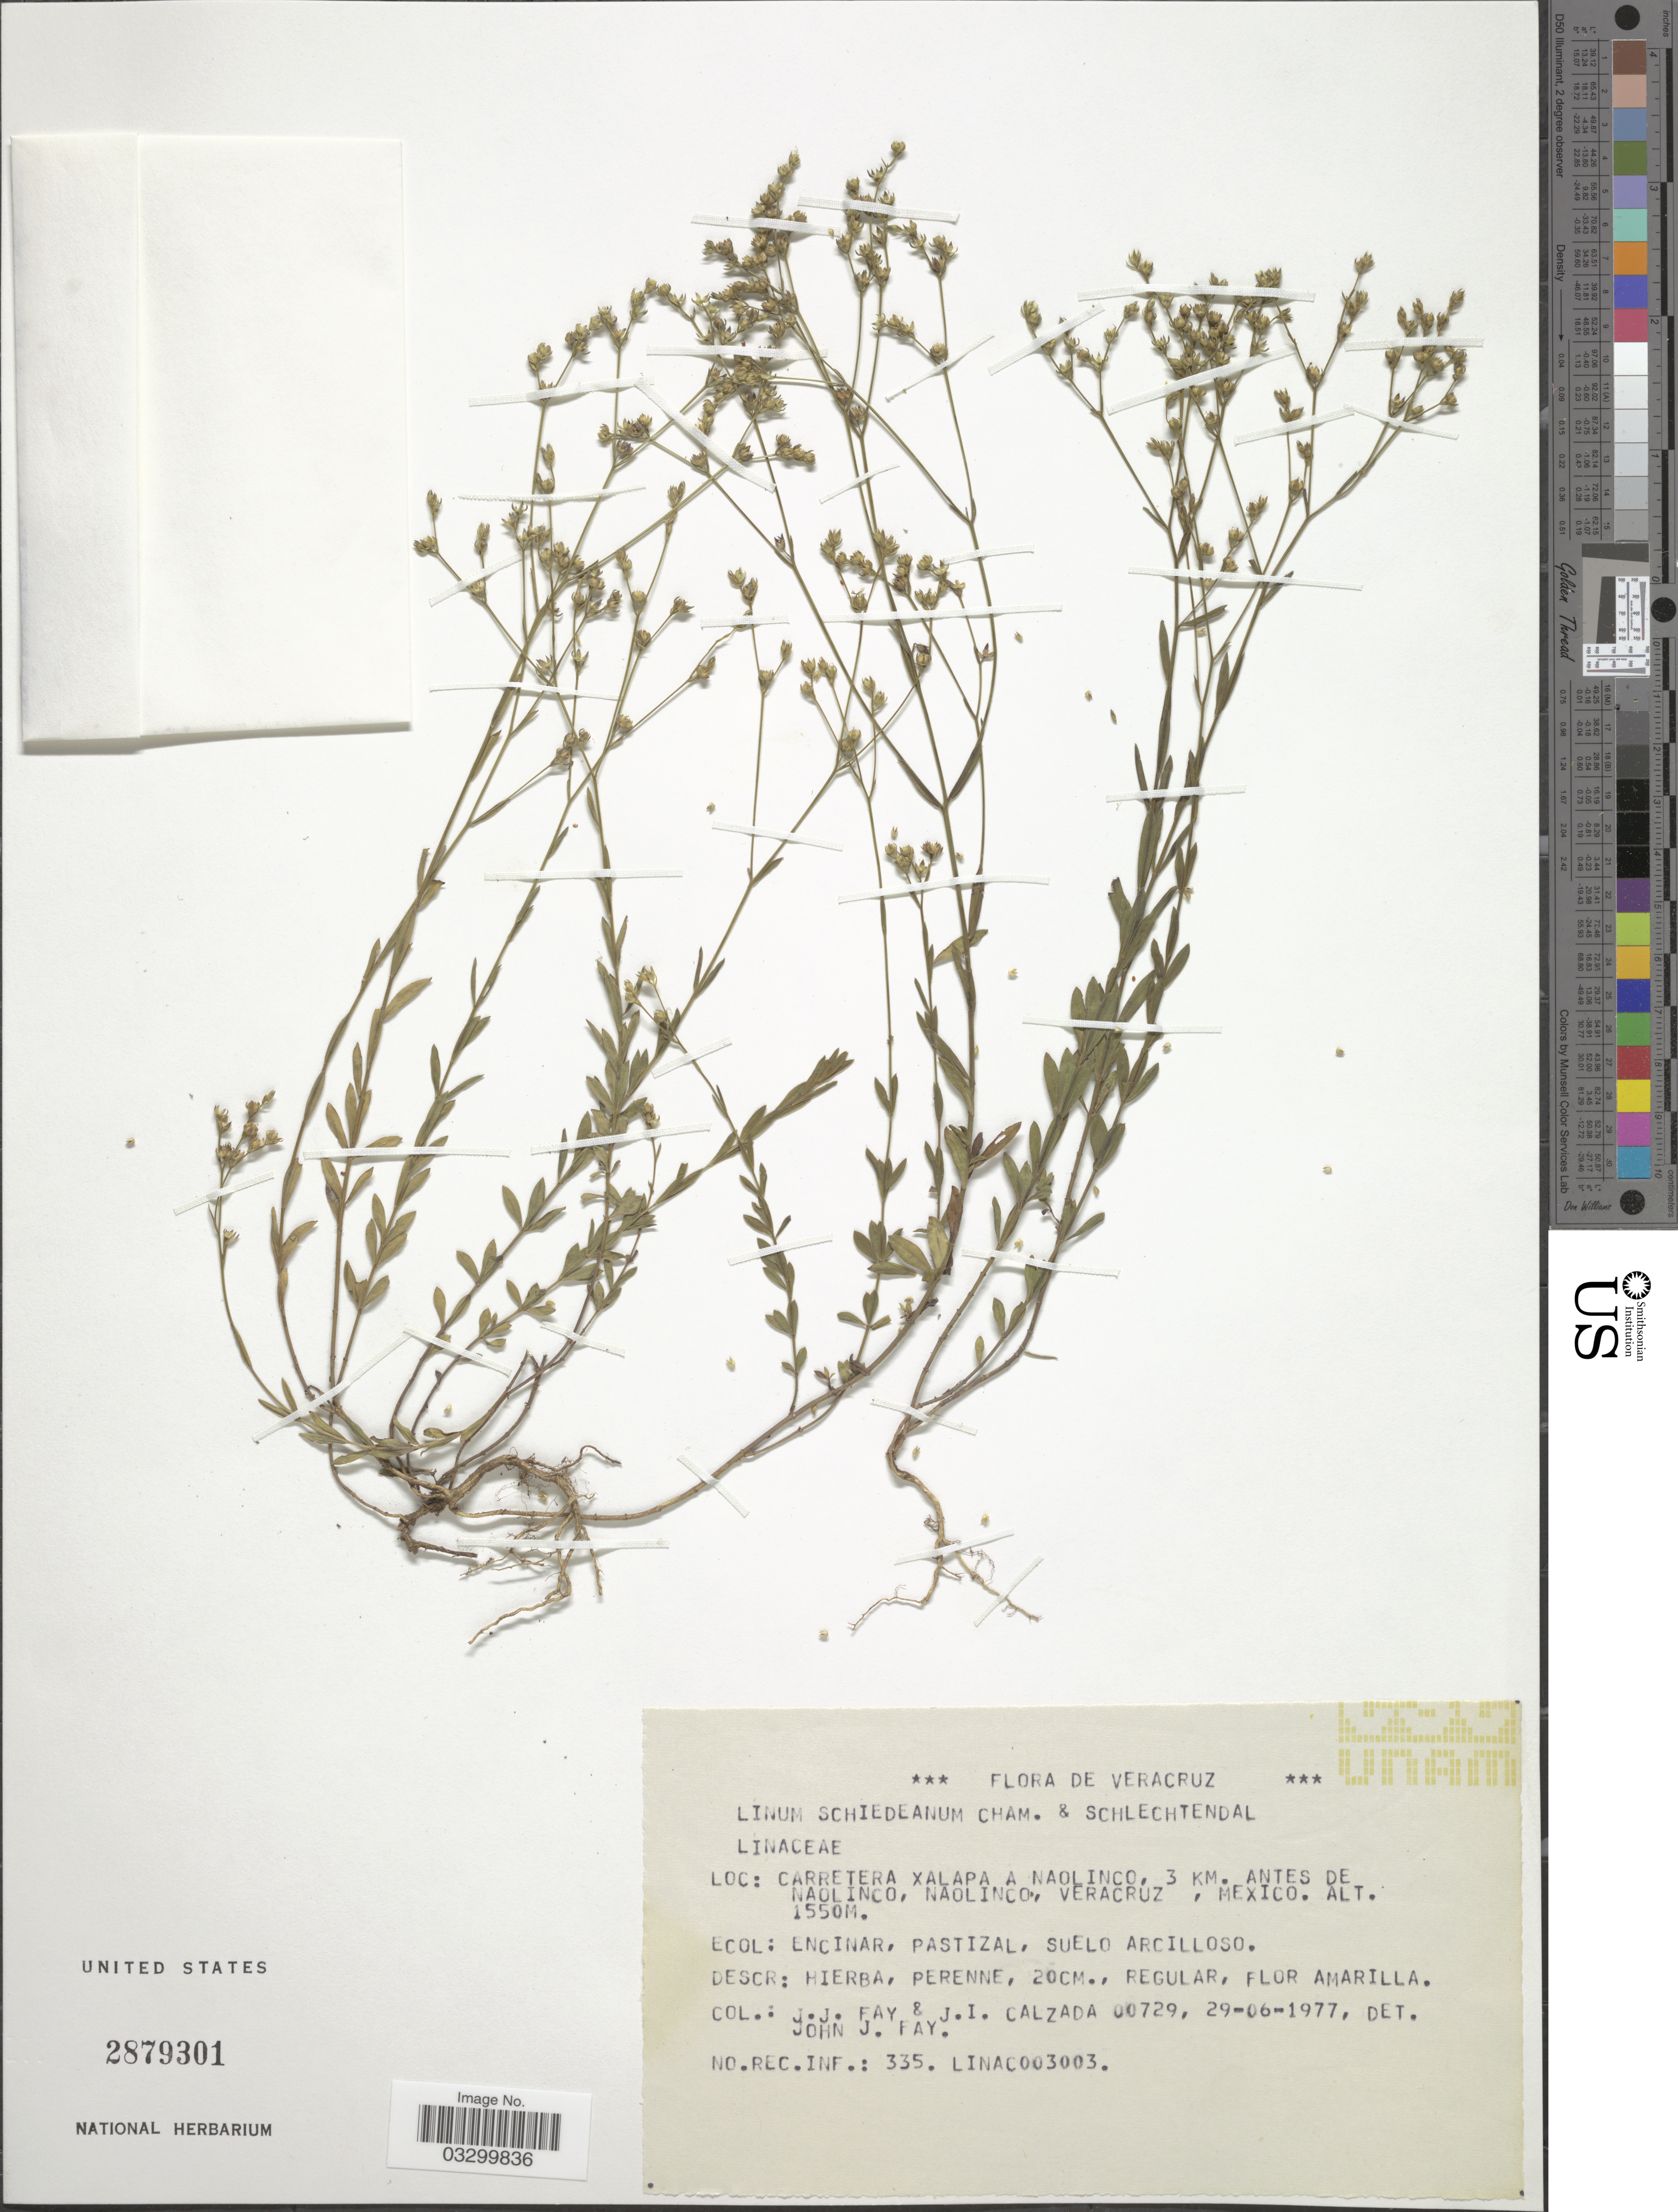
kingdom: Plantae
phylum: Tracheophyta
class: Magnoliopsida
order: Malpighiales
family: Linaceae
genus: Linum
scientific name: Linum schiedeanum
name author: Schltdl. & Cham.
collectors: J. Fay & J. I. Calzada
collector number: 00729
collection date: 1977-06-29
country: Mexico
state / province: Veracruz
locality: Veracruz. Carretera Xalapa a Naolinco, 3 km. antes de Naolinco, Naolinco.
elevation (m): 1550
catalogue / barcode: US 2879301